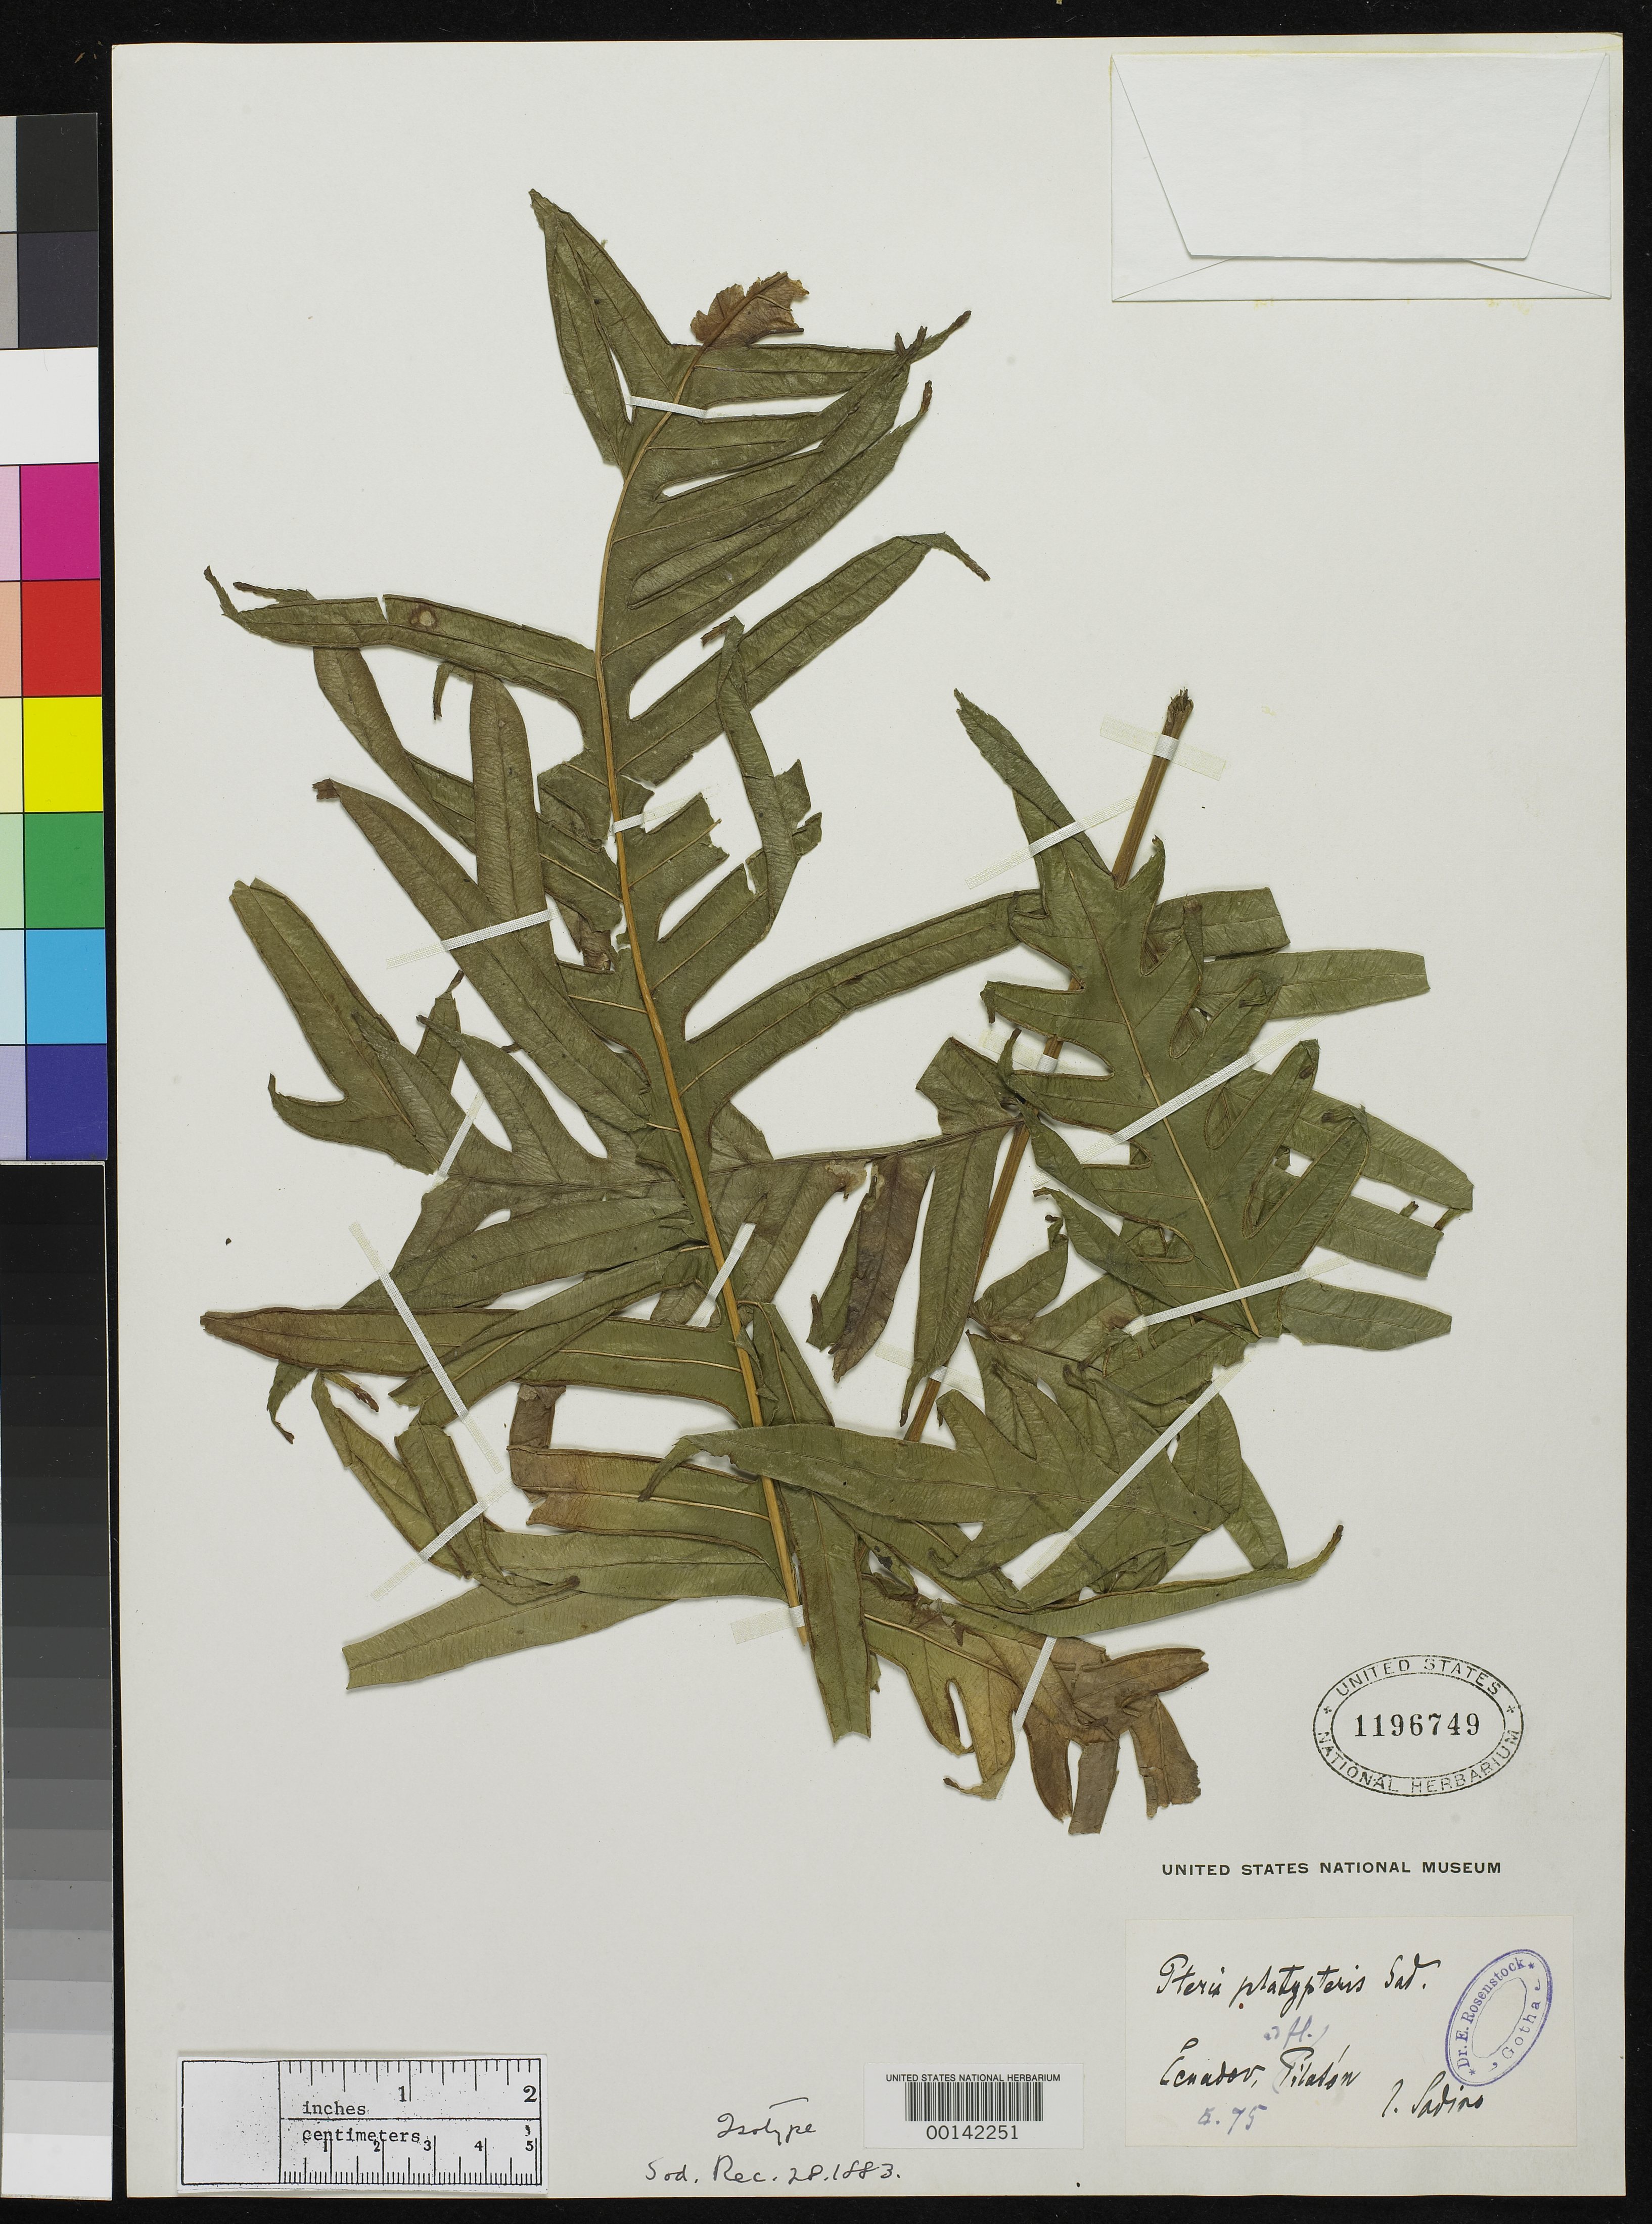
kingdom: Plantae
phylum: Tracheophyta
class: Polypodiopsida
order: Polypodiales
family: Pteridaceae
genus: Pteris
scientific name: Pteris platypteris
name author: Sodiro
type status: Type Collection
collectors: L. Sodiro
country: Ecuador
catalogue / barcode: US 1196749